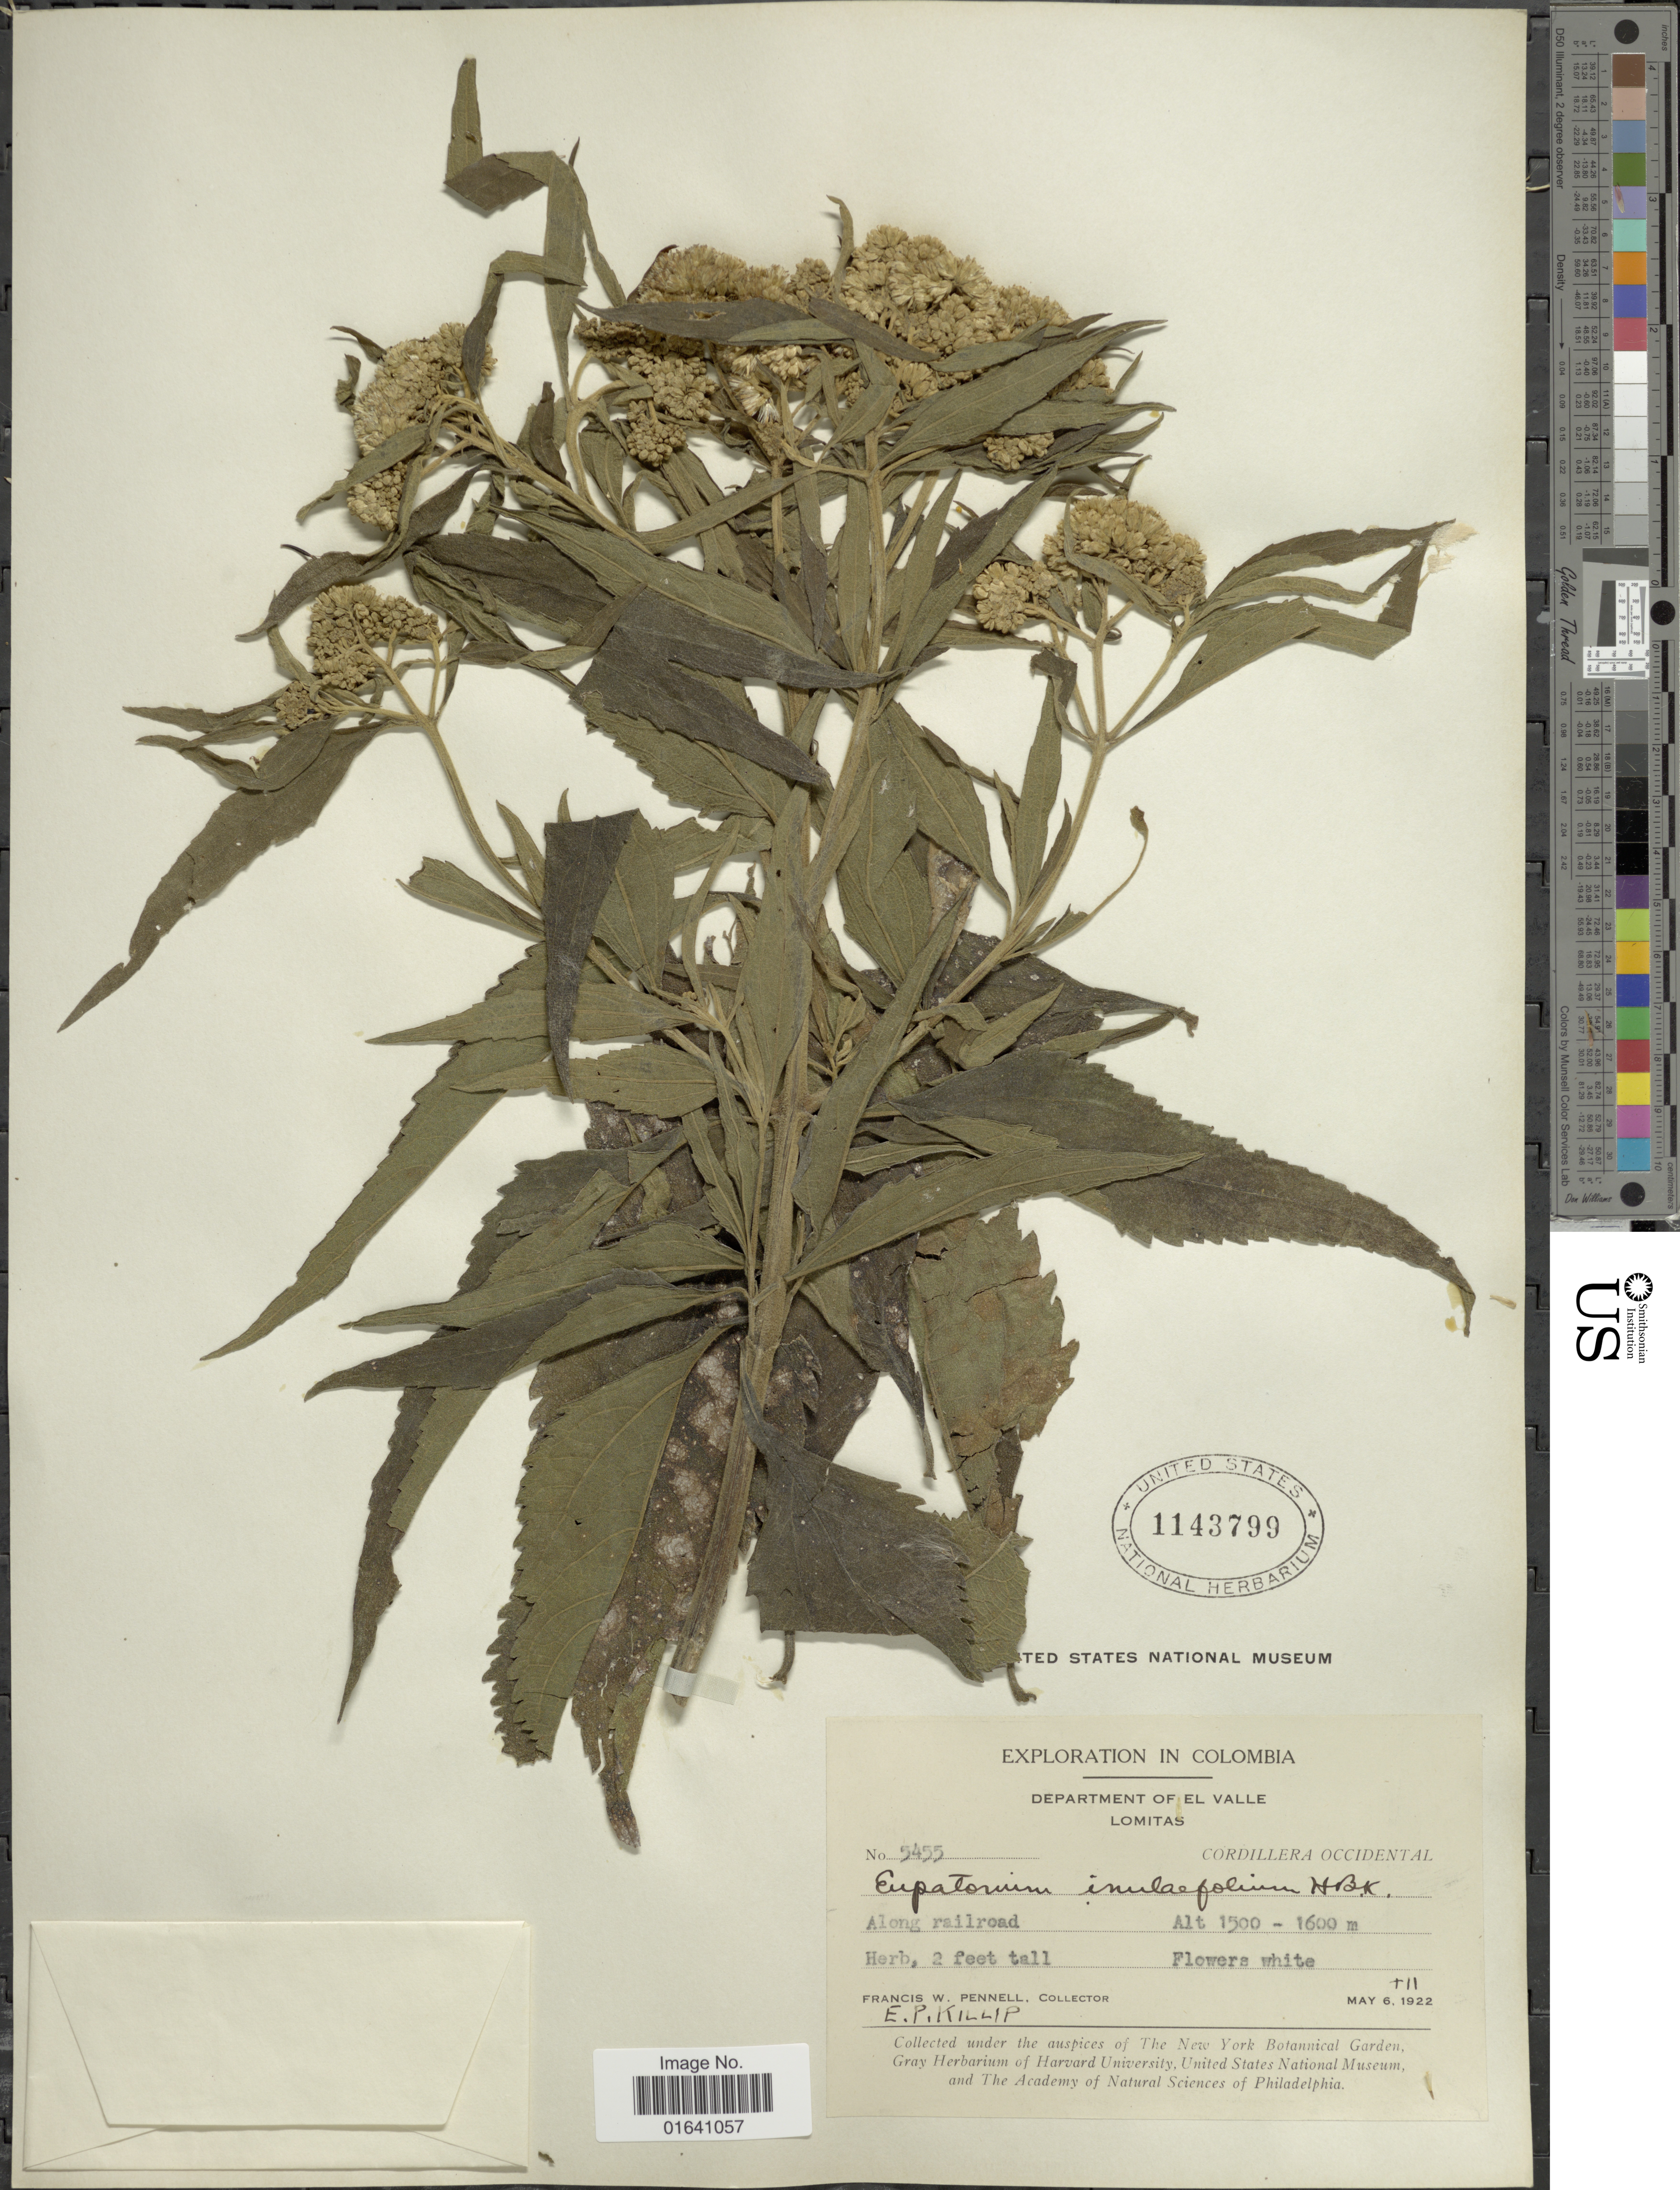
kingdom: Plantae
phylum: Tracheophyta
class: Magnoliopsida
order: Asterales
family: Asteraceae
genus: Austroeupatorium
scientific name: Austroeupatorium inulaefolium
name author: (Kunth) R.M. King & H. Rob.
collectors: F. W. Pennell & E. P. Killip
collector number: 5455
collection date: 1922-05-06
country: Colombia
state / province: Valle del Cauca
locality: Department of El Valle, Lomitas, Cordillera Occidental, Along railroad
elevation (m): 1500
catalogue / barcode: US 1143799